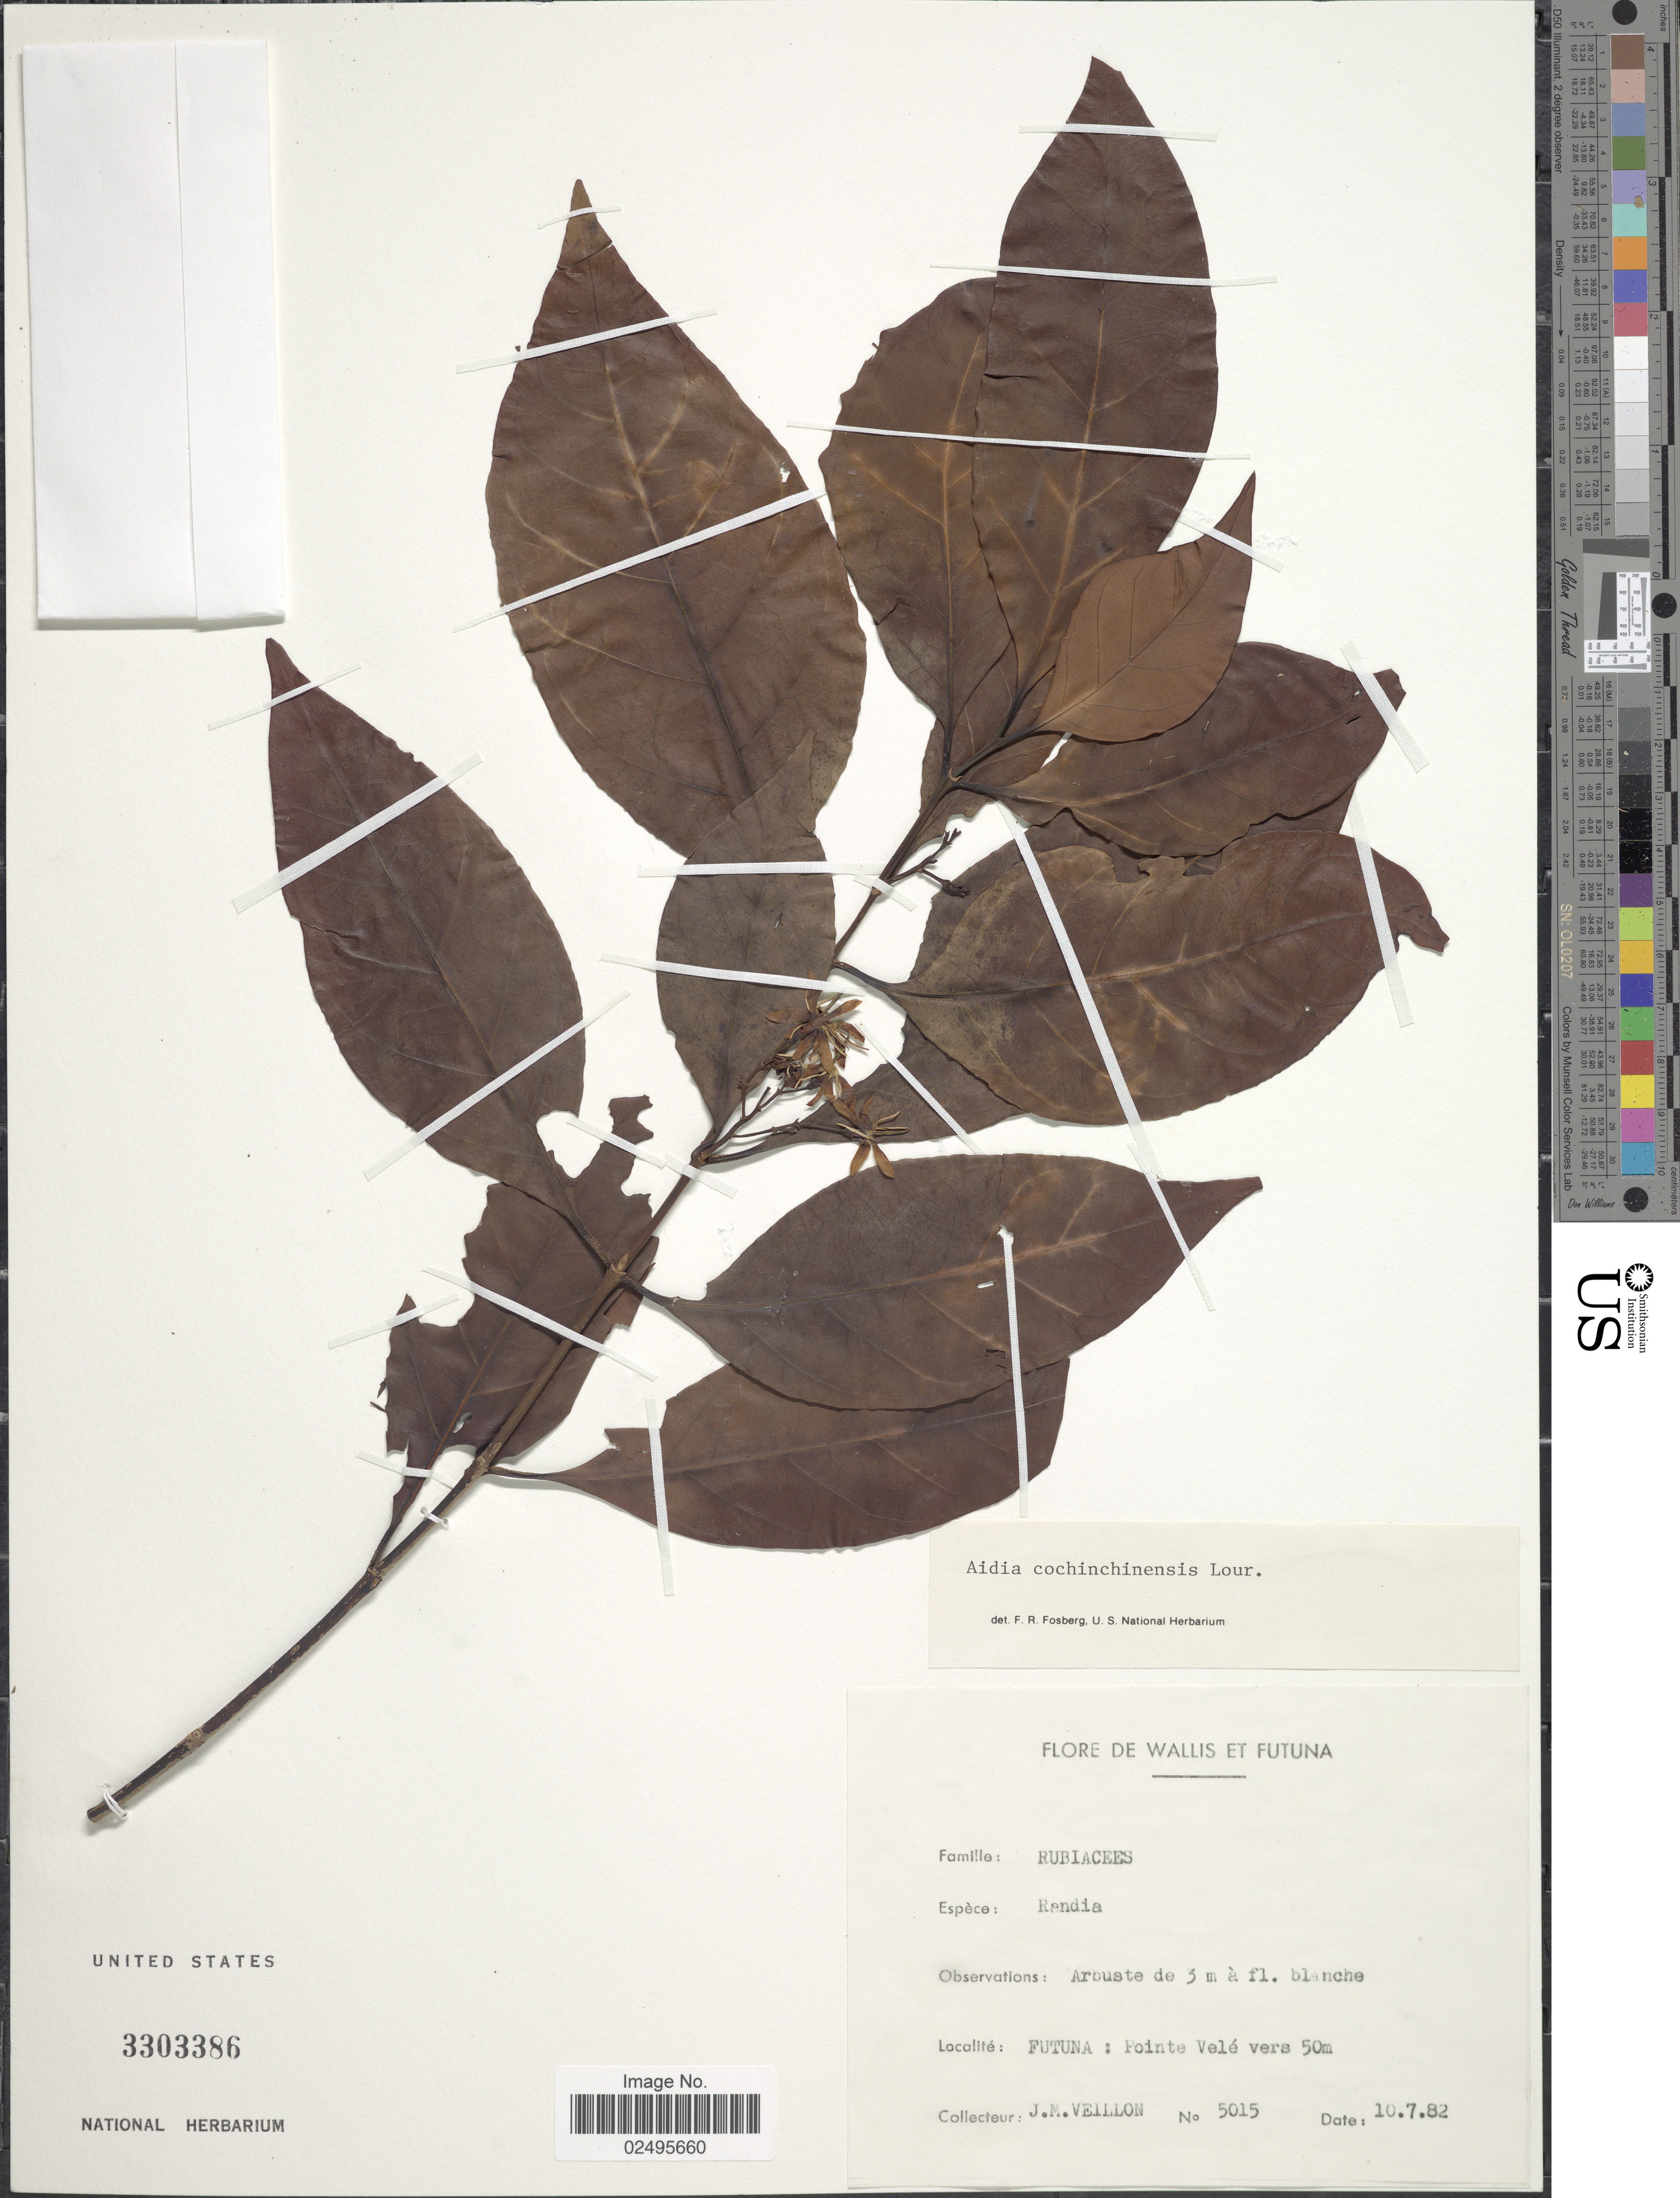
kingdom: Plantae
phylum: Tracheophyta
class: Magnoliopsida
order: Gentianales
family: Rubiaceae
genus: Aidia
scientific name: Aidia graeffei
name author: (Reinecke) Tirveng.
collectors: J. Veillon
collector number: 5015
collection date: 1982-07-10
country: Wallis and Futuna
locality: Futuna: Pointe Vele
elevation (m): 50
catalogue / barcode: US 3303386